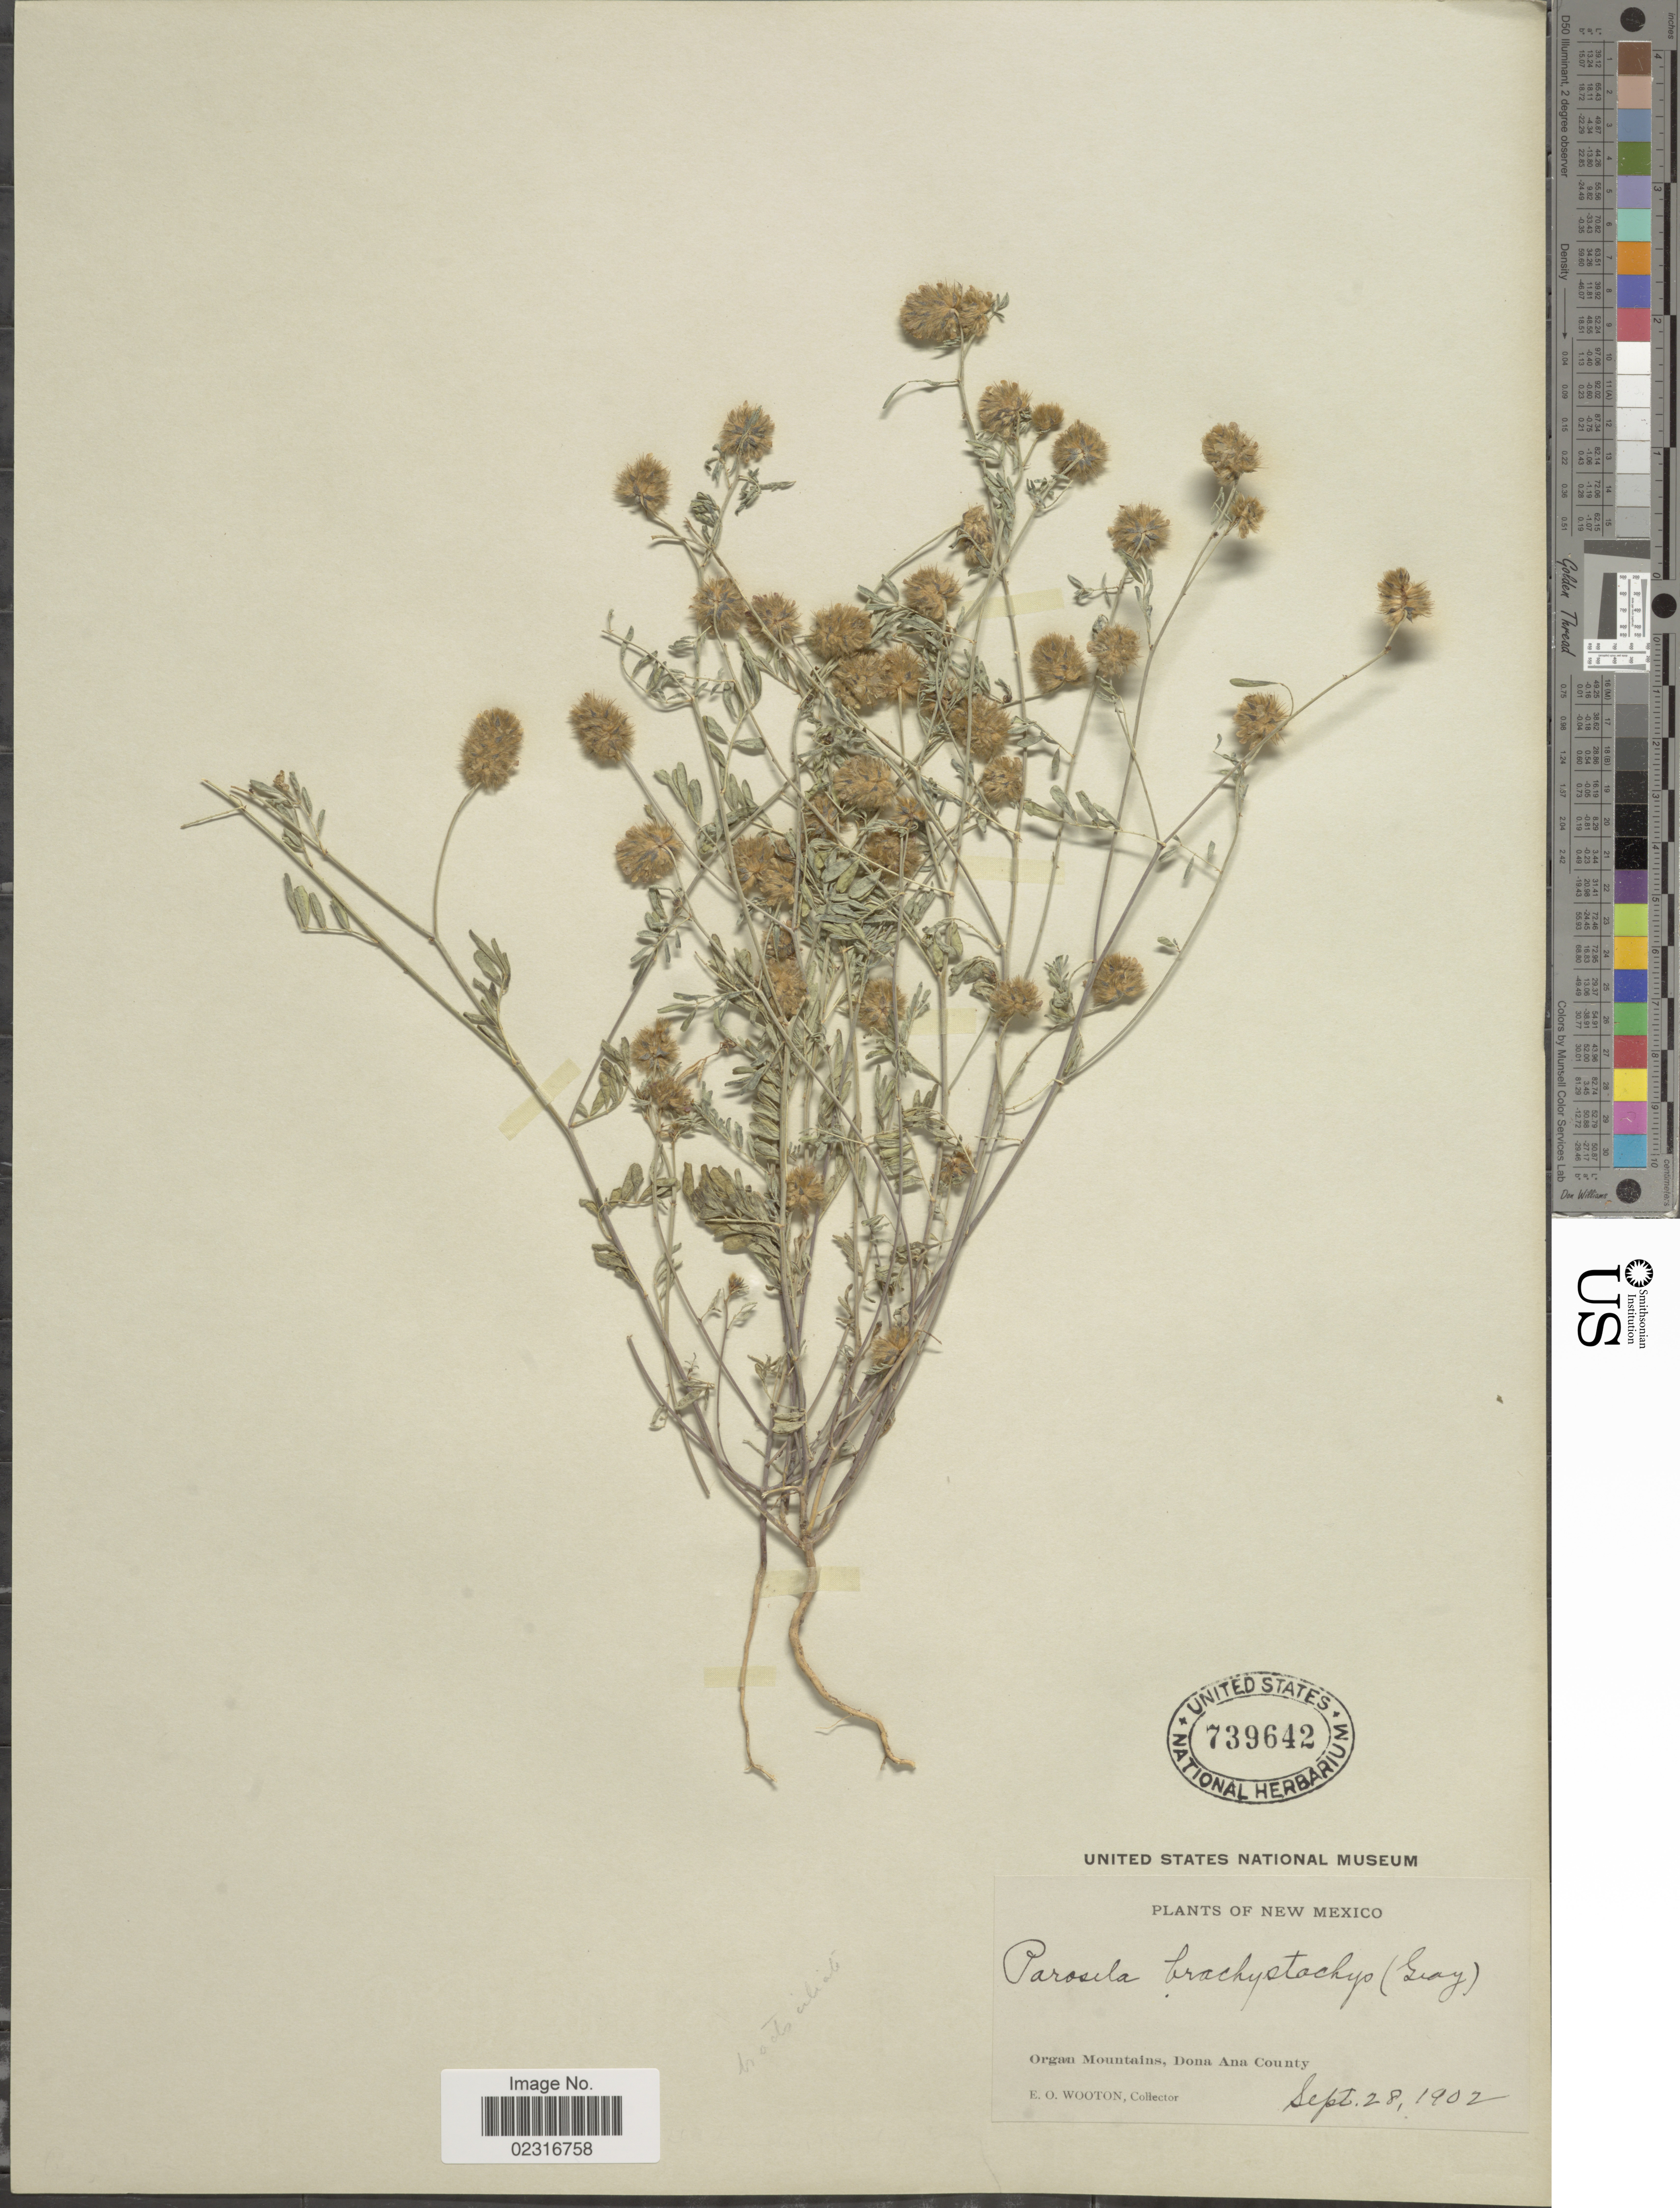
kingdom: Plantae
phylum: Tracheophyta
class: Magnoliopsida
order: Fabales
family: Fabaceae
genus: Dalea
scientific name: Dalea brachystachys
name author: A. Gray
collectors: E. O. Wooton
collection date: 1902-09-28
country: United States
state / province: New Mexico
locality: Organ Mountains, Dona Ana County.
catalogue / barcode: US 739642